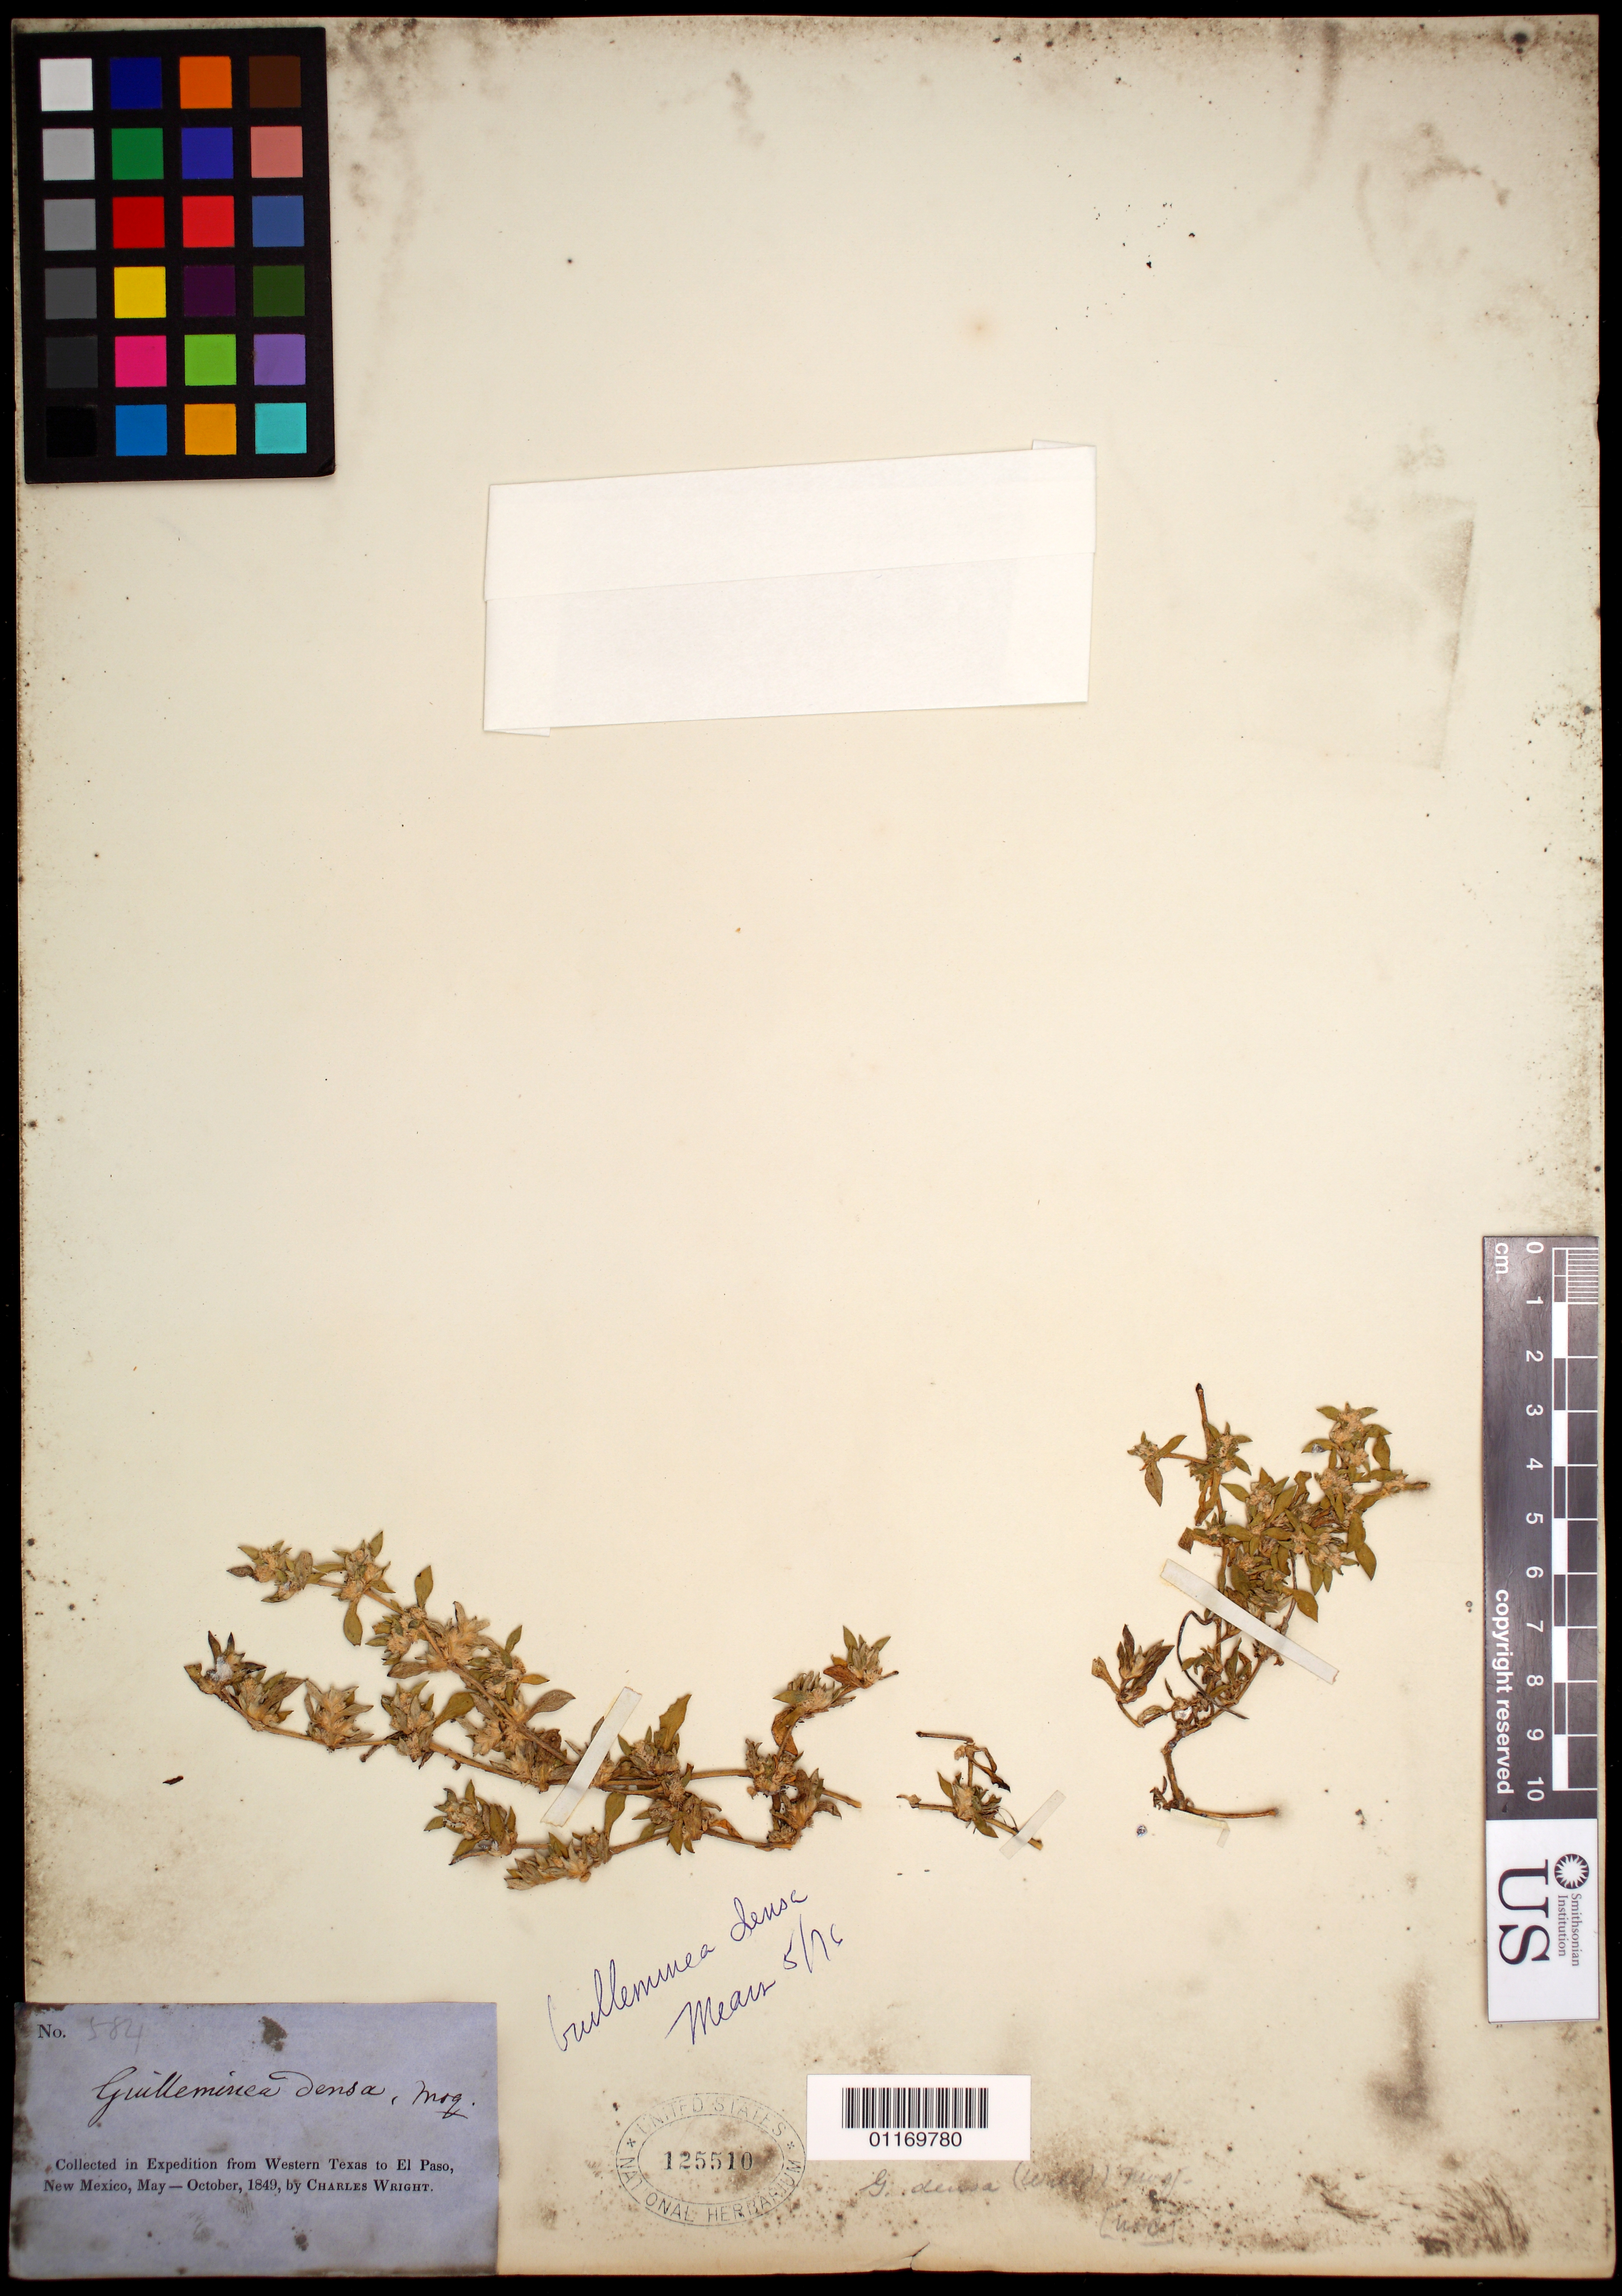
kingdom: Plantae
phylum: Tracheophyta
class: Magnoliopsida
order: Caryophyllales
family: Amaranthaceae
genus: Guilleminea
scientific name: Guilleminea densa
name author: (Humb. & Bonpl. ex Schult.) Moq.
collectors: C. Wright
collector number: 584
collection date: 1849-05/1849-10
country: United States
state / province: New Mexico / Texas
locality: Western Texas to El Paso.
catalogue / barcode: US 125510